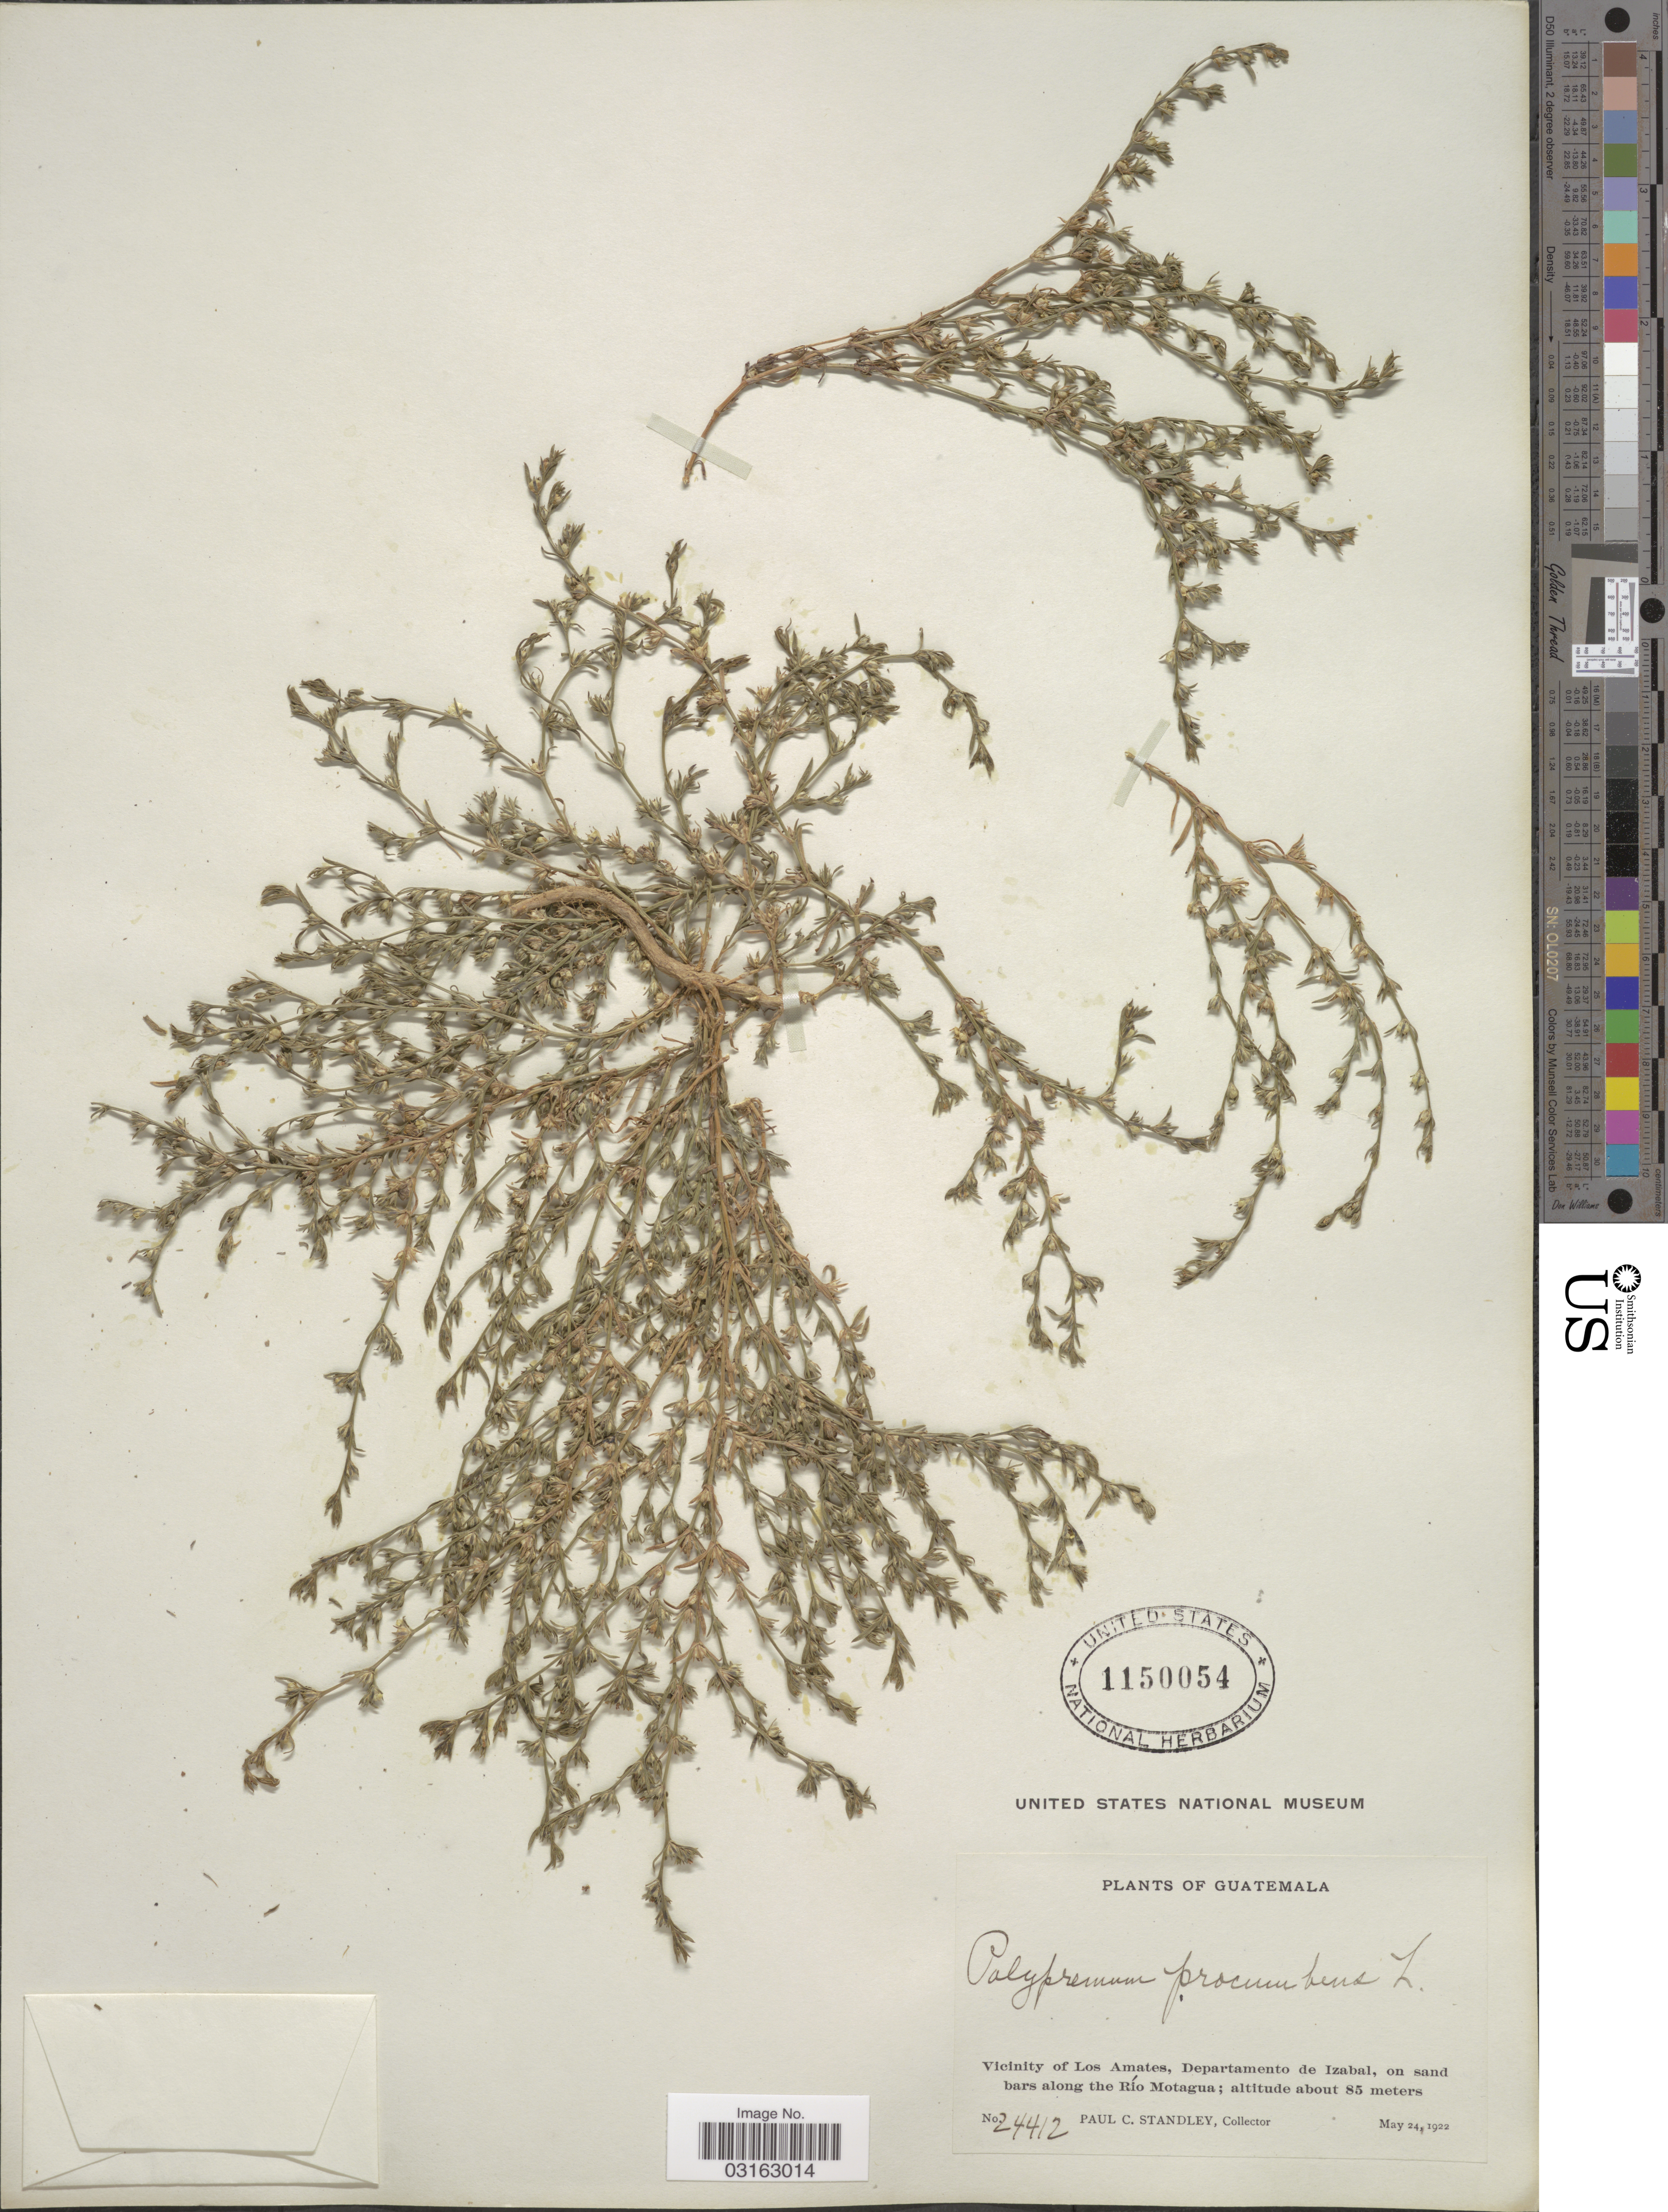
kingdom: Plantae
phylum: Tracheophyta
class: Magnoliopsida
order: Lamiales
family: Tetrachondraceae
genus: Polypremum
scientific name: Polypremum procumbens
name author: L.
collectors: P. C. Standley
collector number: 24412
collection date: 1922-05-24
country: Guatemala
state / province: Izabal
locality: Vicinity of Los Amates, Departamento de Izabal, on sand bars along the Río Motagua.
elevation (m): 85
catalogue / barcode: US 1150054